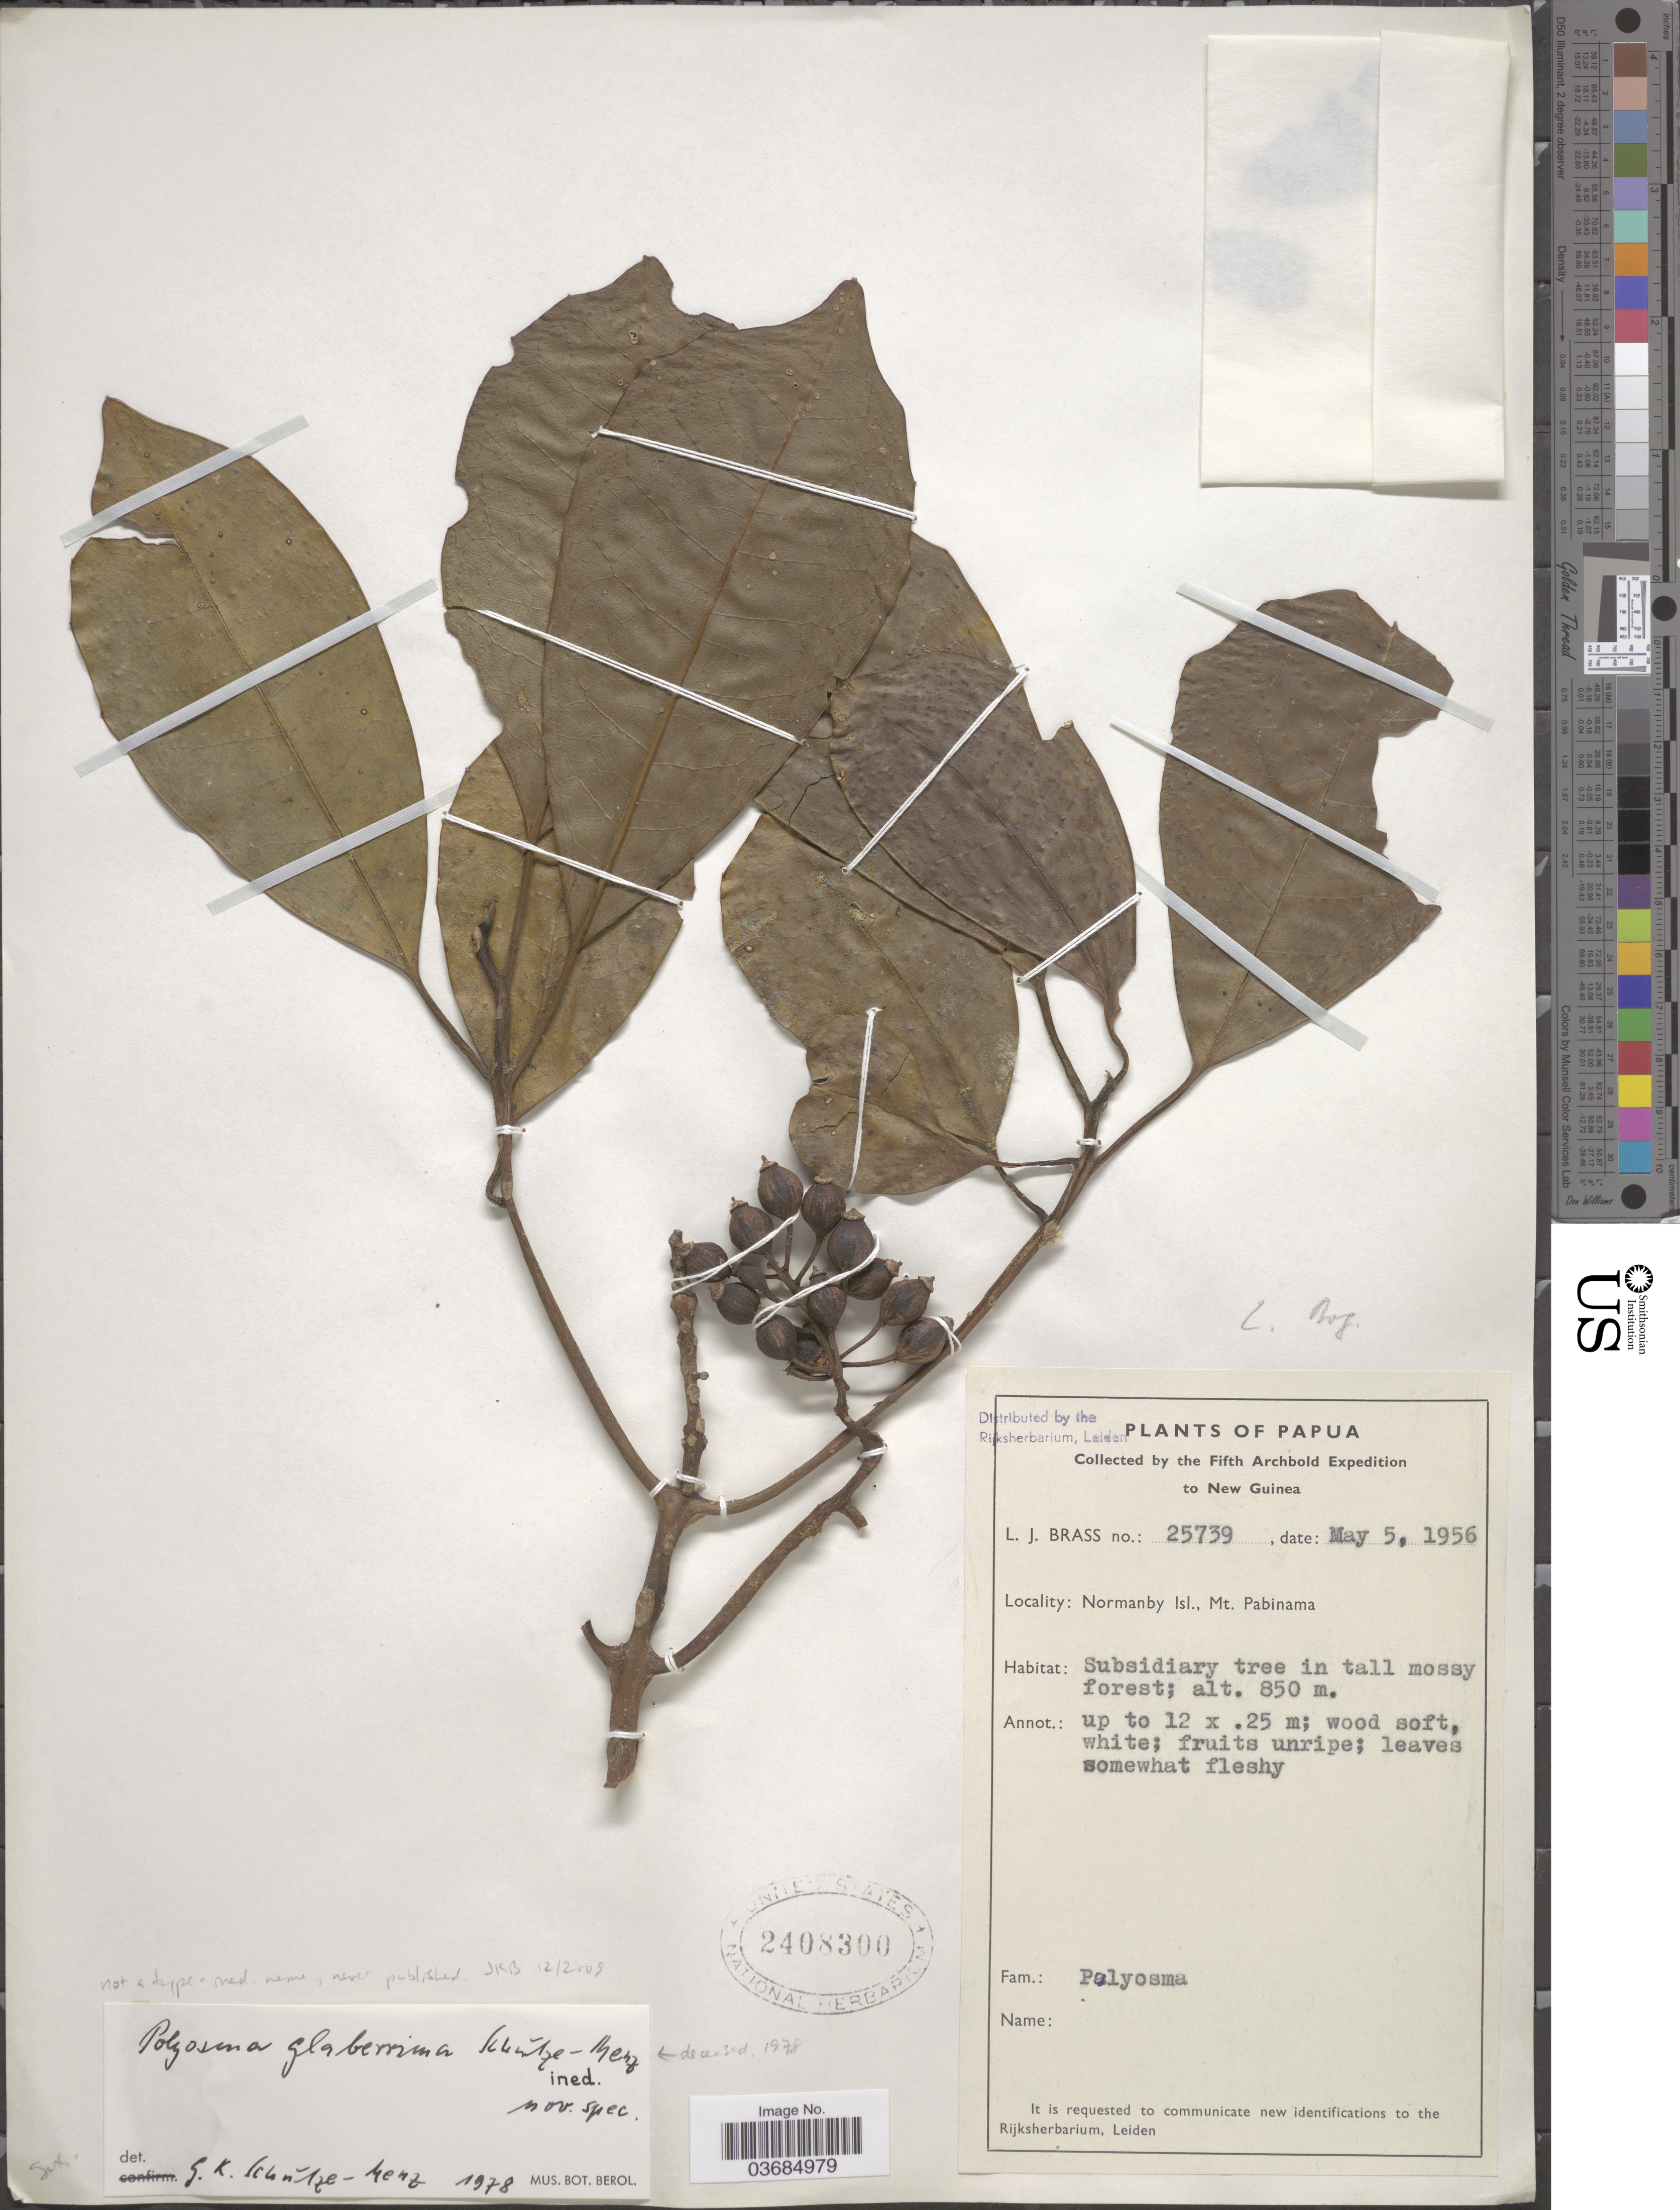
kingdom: Plantae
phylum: Tracheophyta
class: Magnoliopsida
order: Escalloniales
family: Escalloniaceae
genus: Polyosma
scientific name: Polyosma glaberrima Schulze-Menz, ined.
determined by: Schulze-Menz, G. K. W.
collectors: L. J. Brass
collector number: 25739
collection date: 1956-05-05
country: Papua New Guinea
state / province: Milne Bay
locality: The Fifth Archbold Expedition to New Guinea. Normanby Isl., Mt. Pabinama.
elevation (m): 850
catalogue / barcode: US 2408300